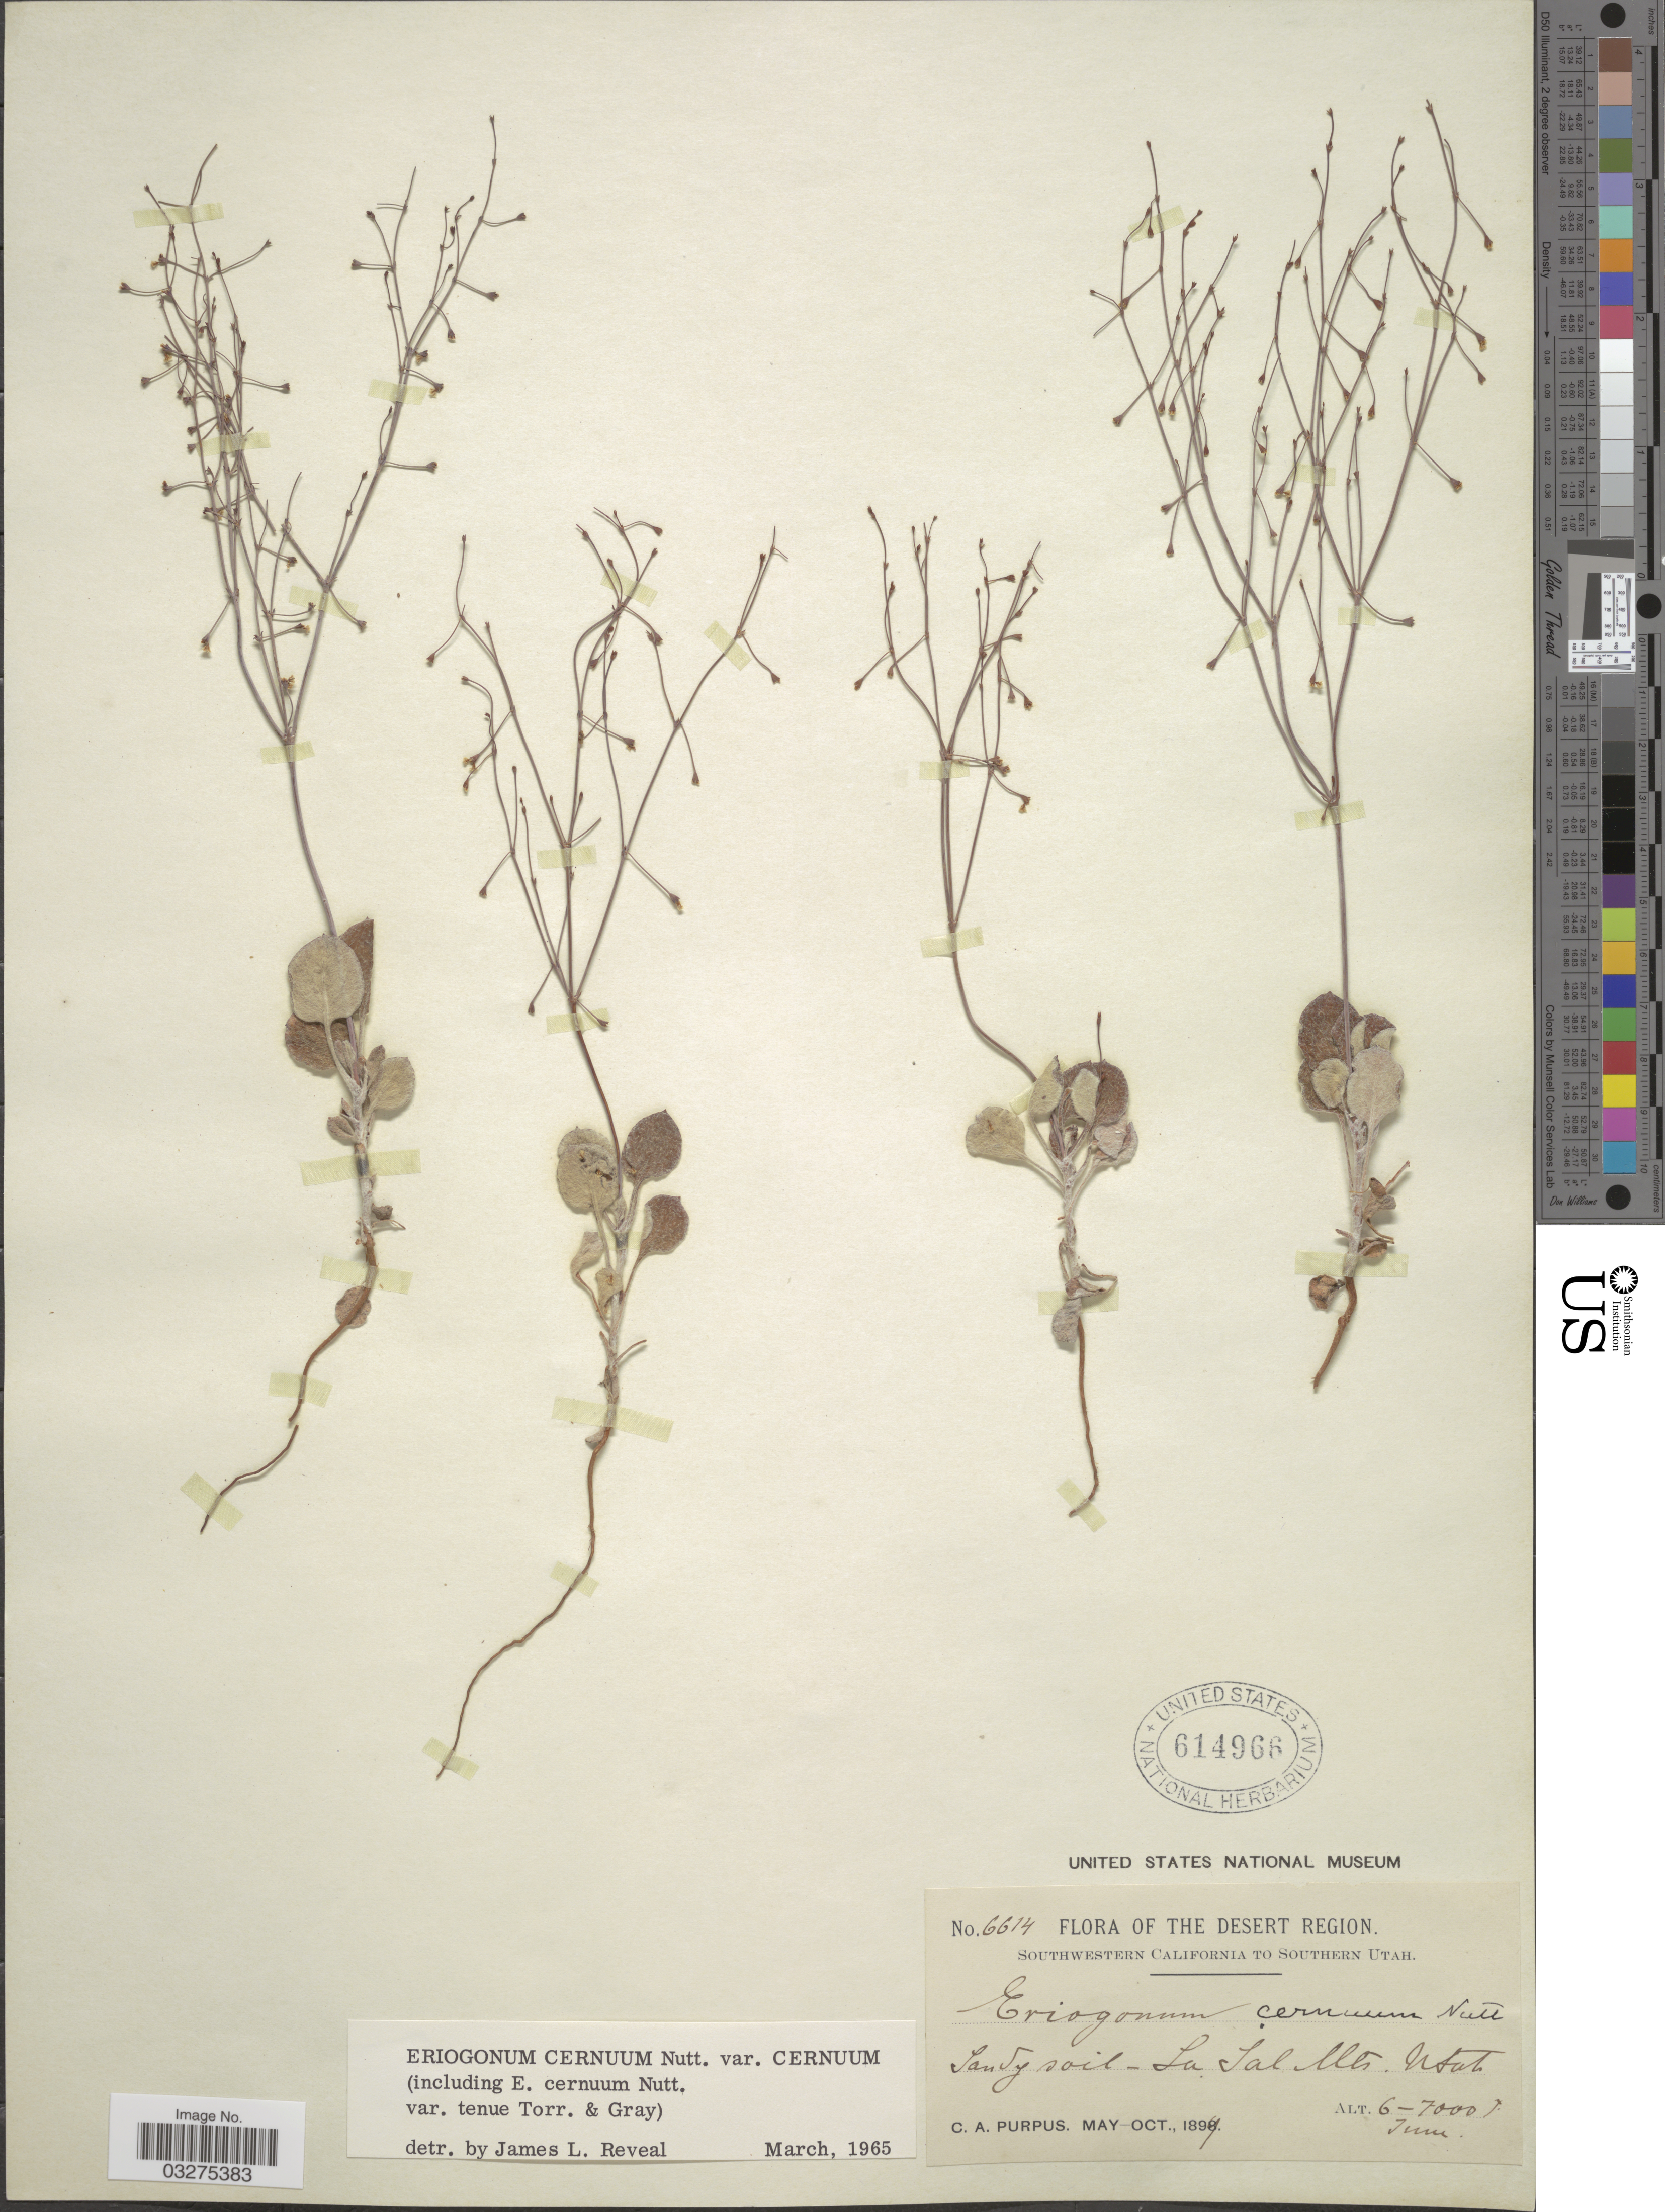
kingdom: Plantae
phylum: Tracheophyta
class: Magnoliopsida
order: Caryophyllales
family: Polygonaceae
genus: Eriogonum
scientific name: Eriogonum cernuum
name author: Nutt.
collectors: C. A. Purpus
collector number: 6614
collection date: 1899-05/1899-10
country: United States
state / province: Utah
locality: The Desert Region. Southern Utah. Sandy soil - La Sal Mts.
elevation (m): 1829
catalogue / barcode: US 614966